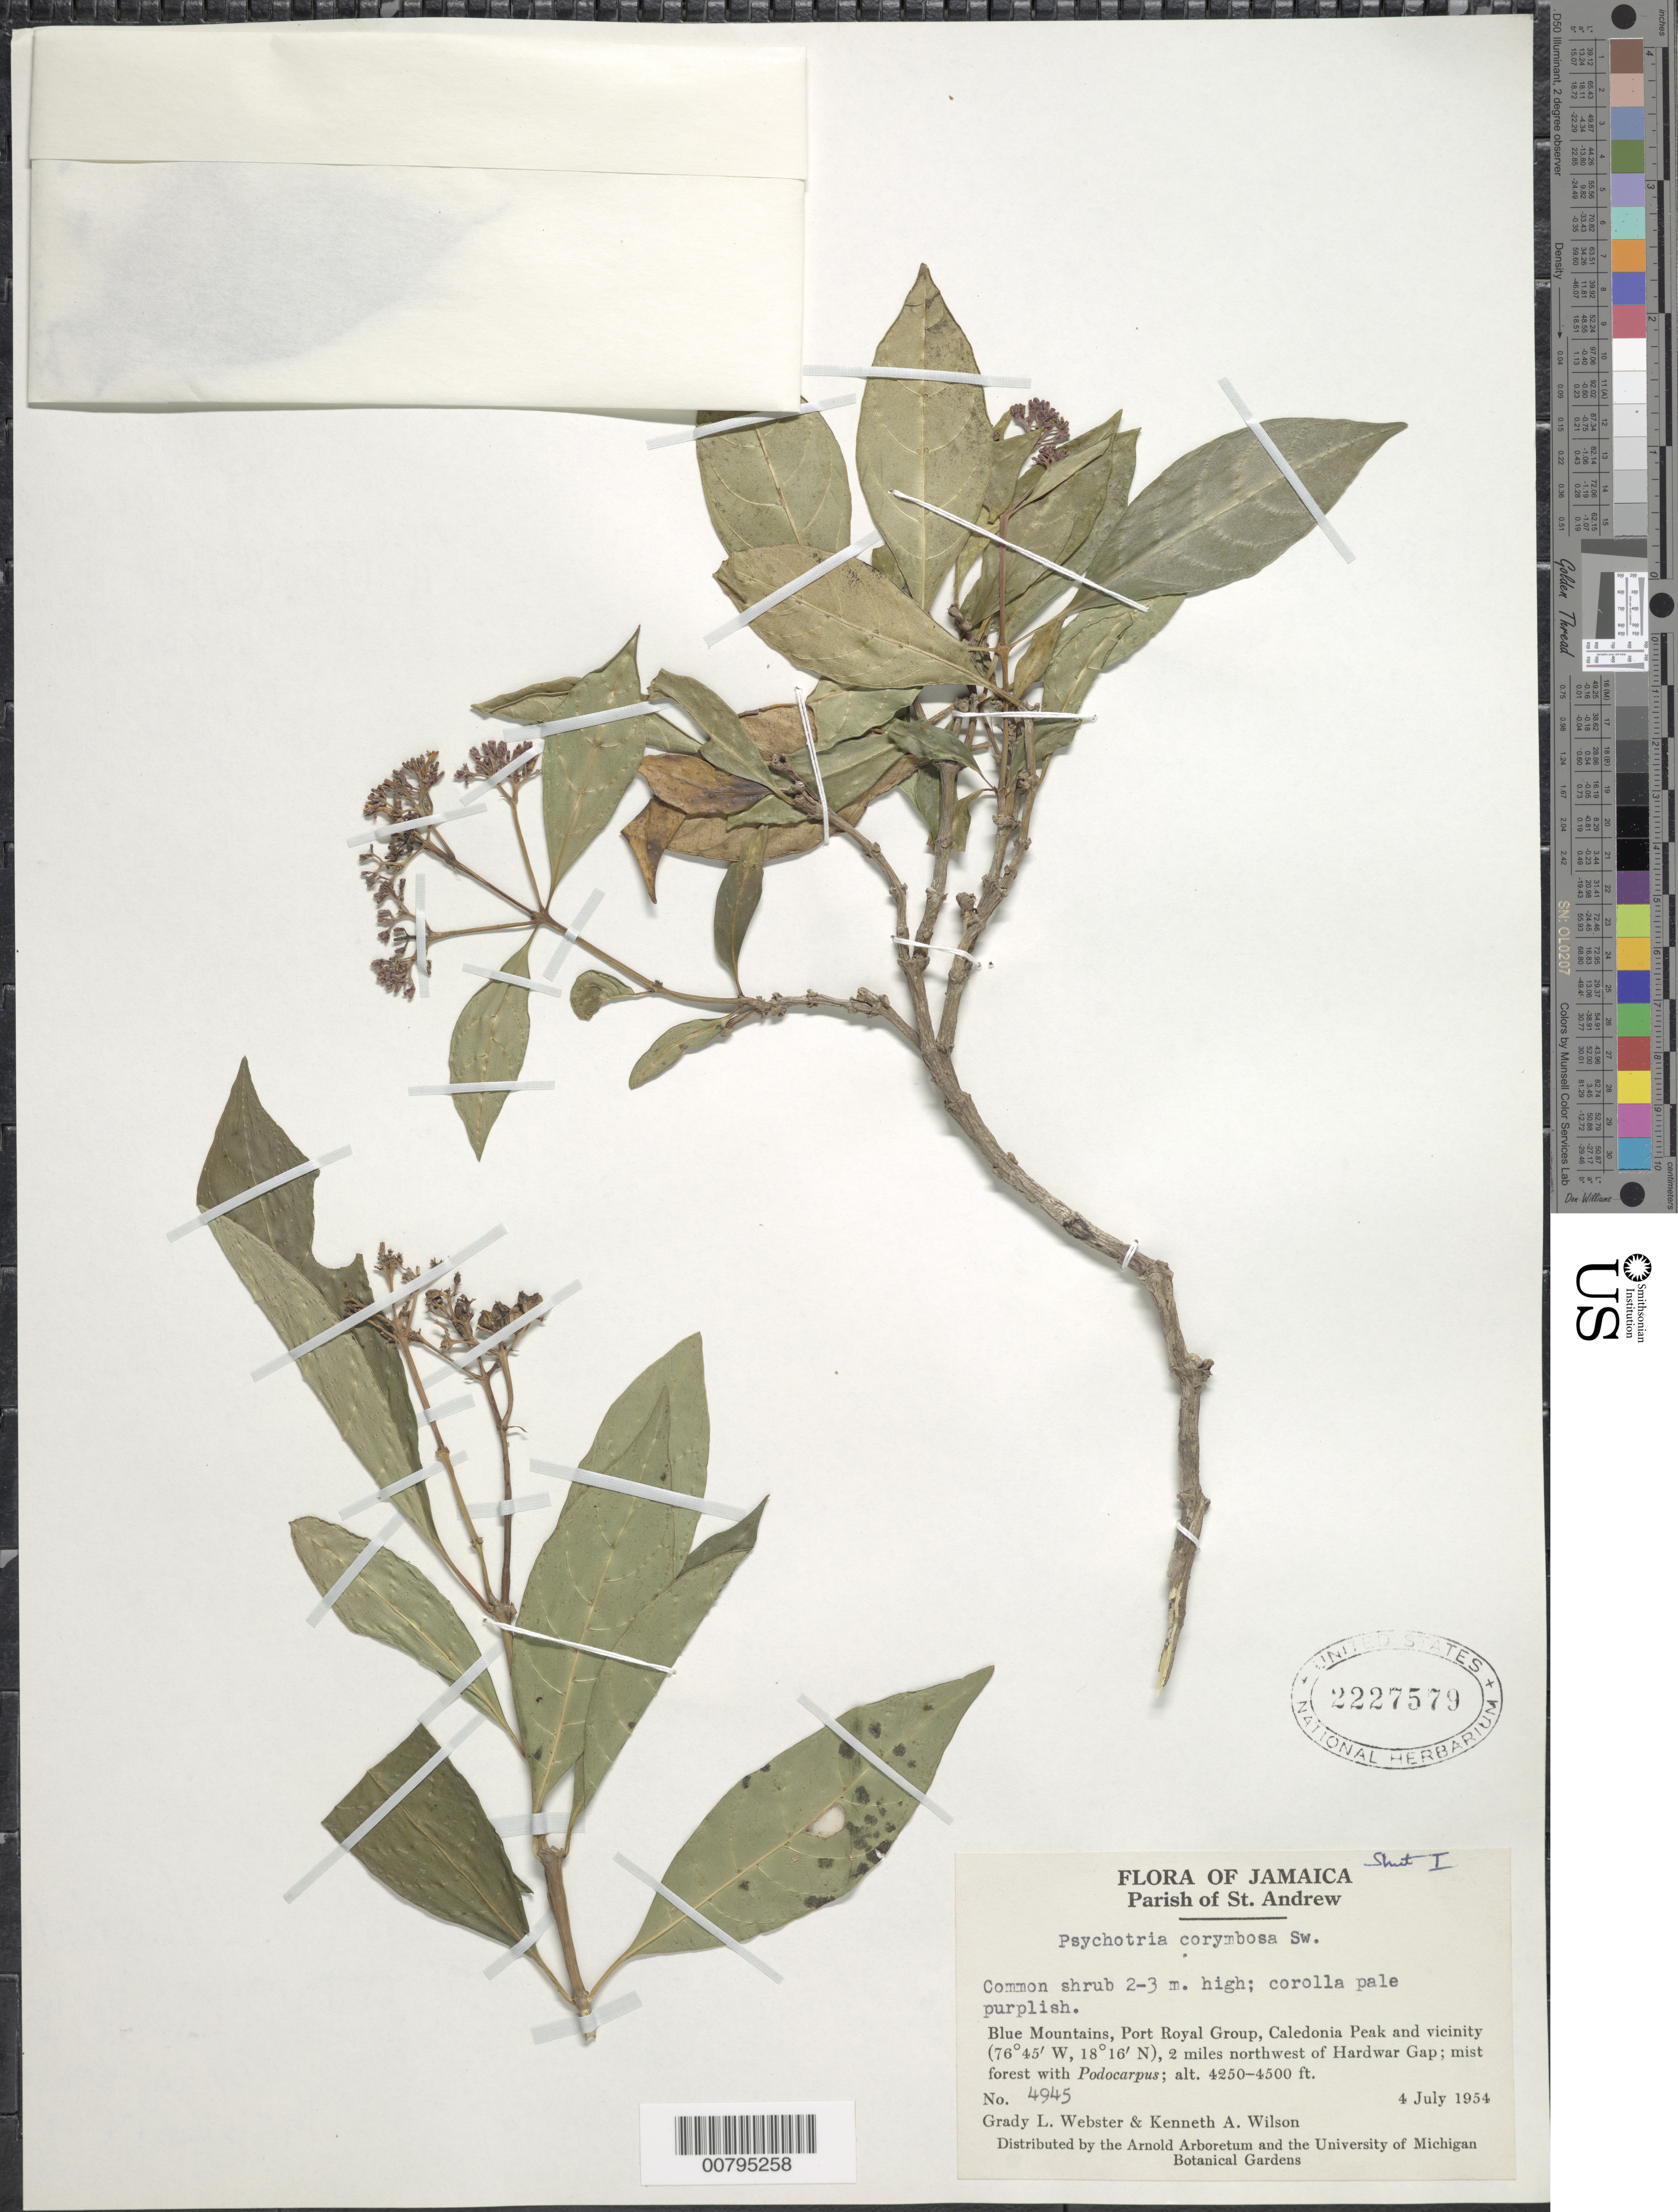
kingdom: Plantae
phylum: Tracheophyta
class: Magnoliopsida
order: Gentianales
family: Rubiaceae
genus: Psychotria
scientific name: Psychotria corymbosa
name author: Sw.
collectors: G. L. Webster & K. A. Wilson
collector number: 4945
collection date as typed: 04 Jul 1954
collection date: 1954-07-04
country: Jamaica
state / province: Saint Andrew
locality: Blue Mountains, Port Royal Group, Caledonia Peak and vicinity, 2 miles NW of Hardwar Gap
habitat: Mist forest with Podocarpus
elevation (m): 1295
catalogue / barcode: US 2227579